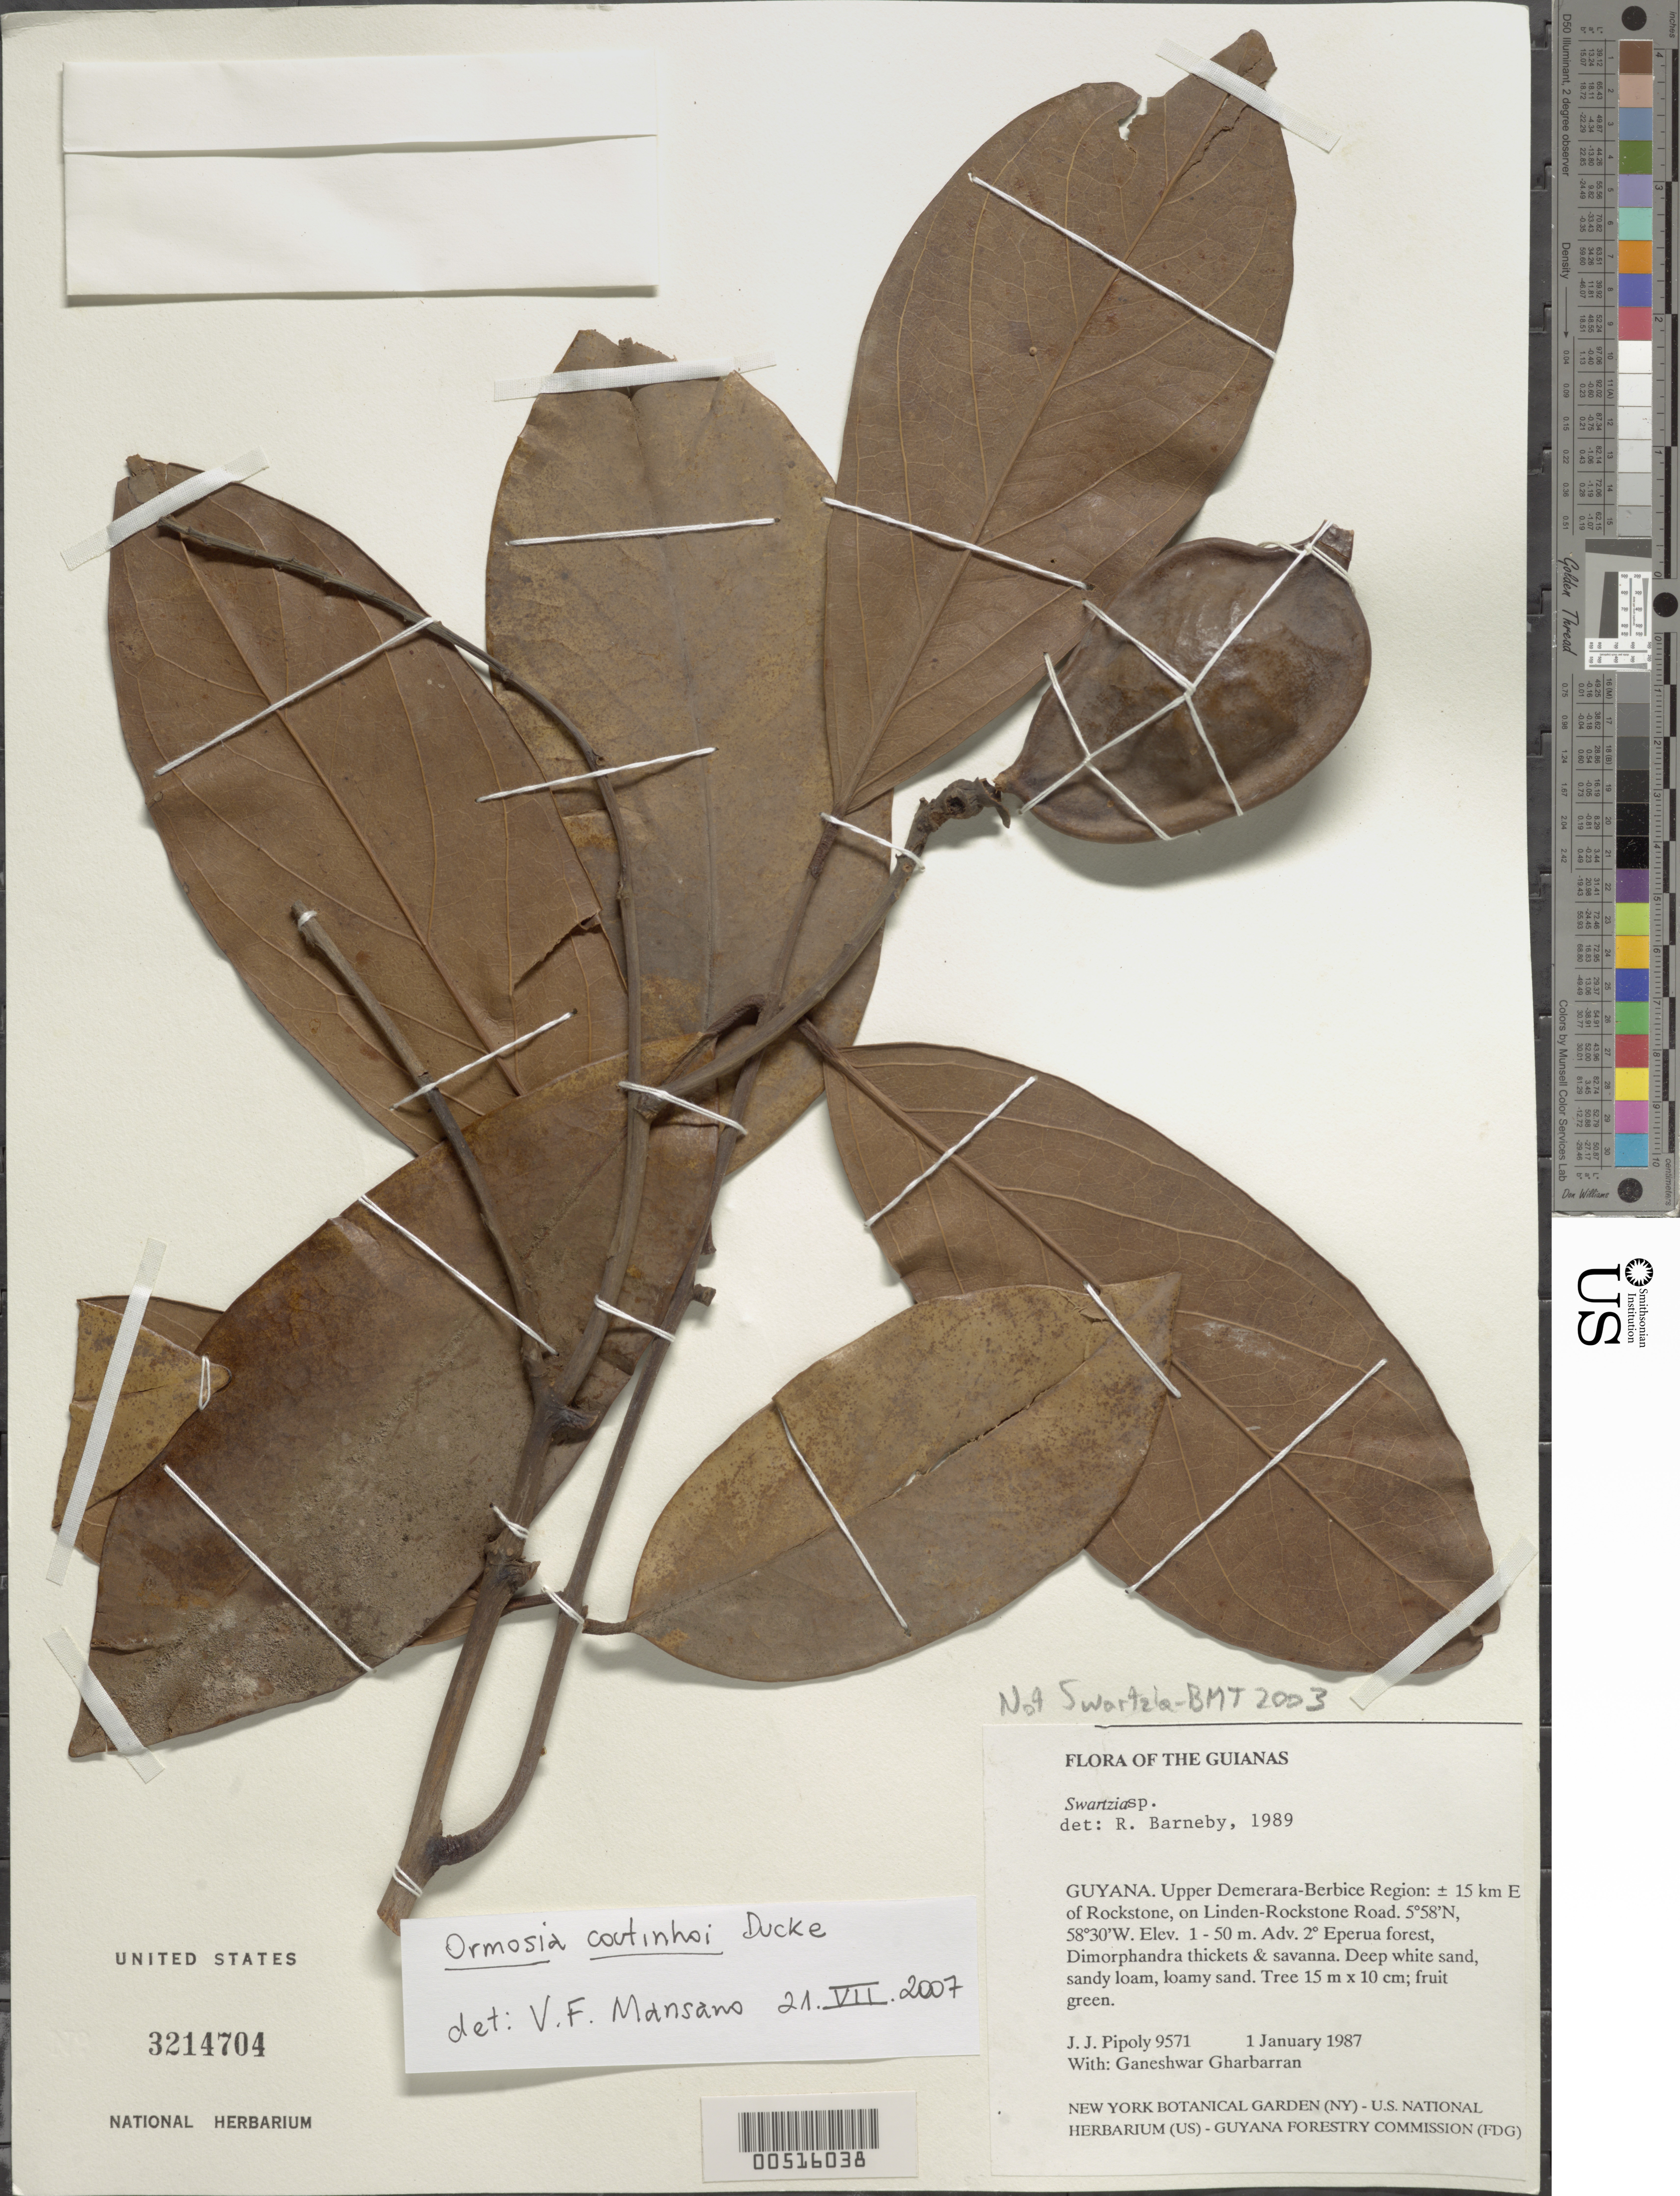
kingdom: Plantae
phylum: Tracheophyta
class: Magnoliopsida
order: Fabales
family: Fabaceae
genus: Ormosia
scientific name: Ormosia coutinhoi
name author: Ducke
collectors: J. J. Pipoly & G. Gharbarran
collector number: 9571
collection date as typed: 01 Jan 1987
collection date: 1987-01-01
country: Guyana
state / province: U. Demerara-Berbice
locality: E of Rrockstone, on Linden-Rockstone Road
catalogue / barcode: US 3214704